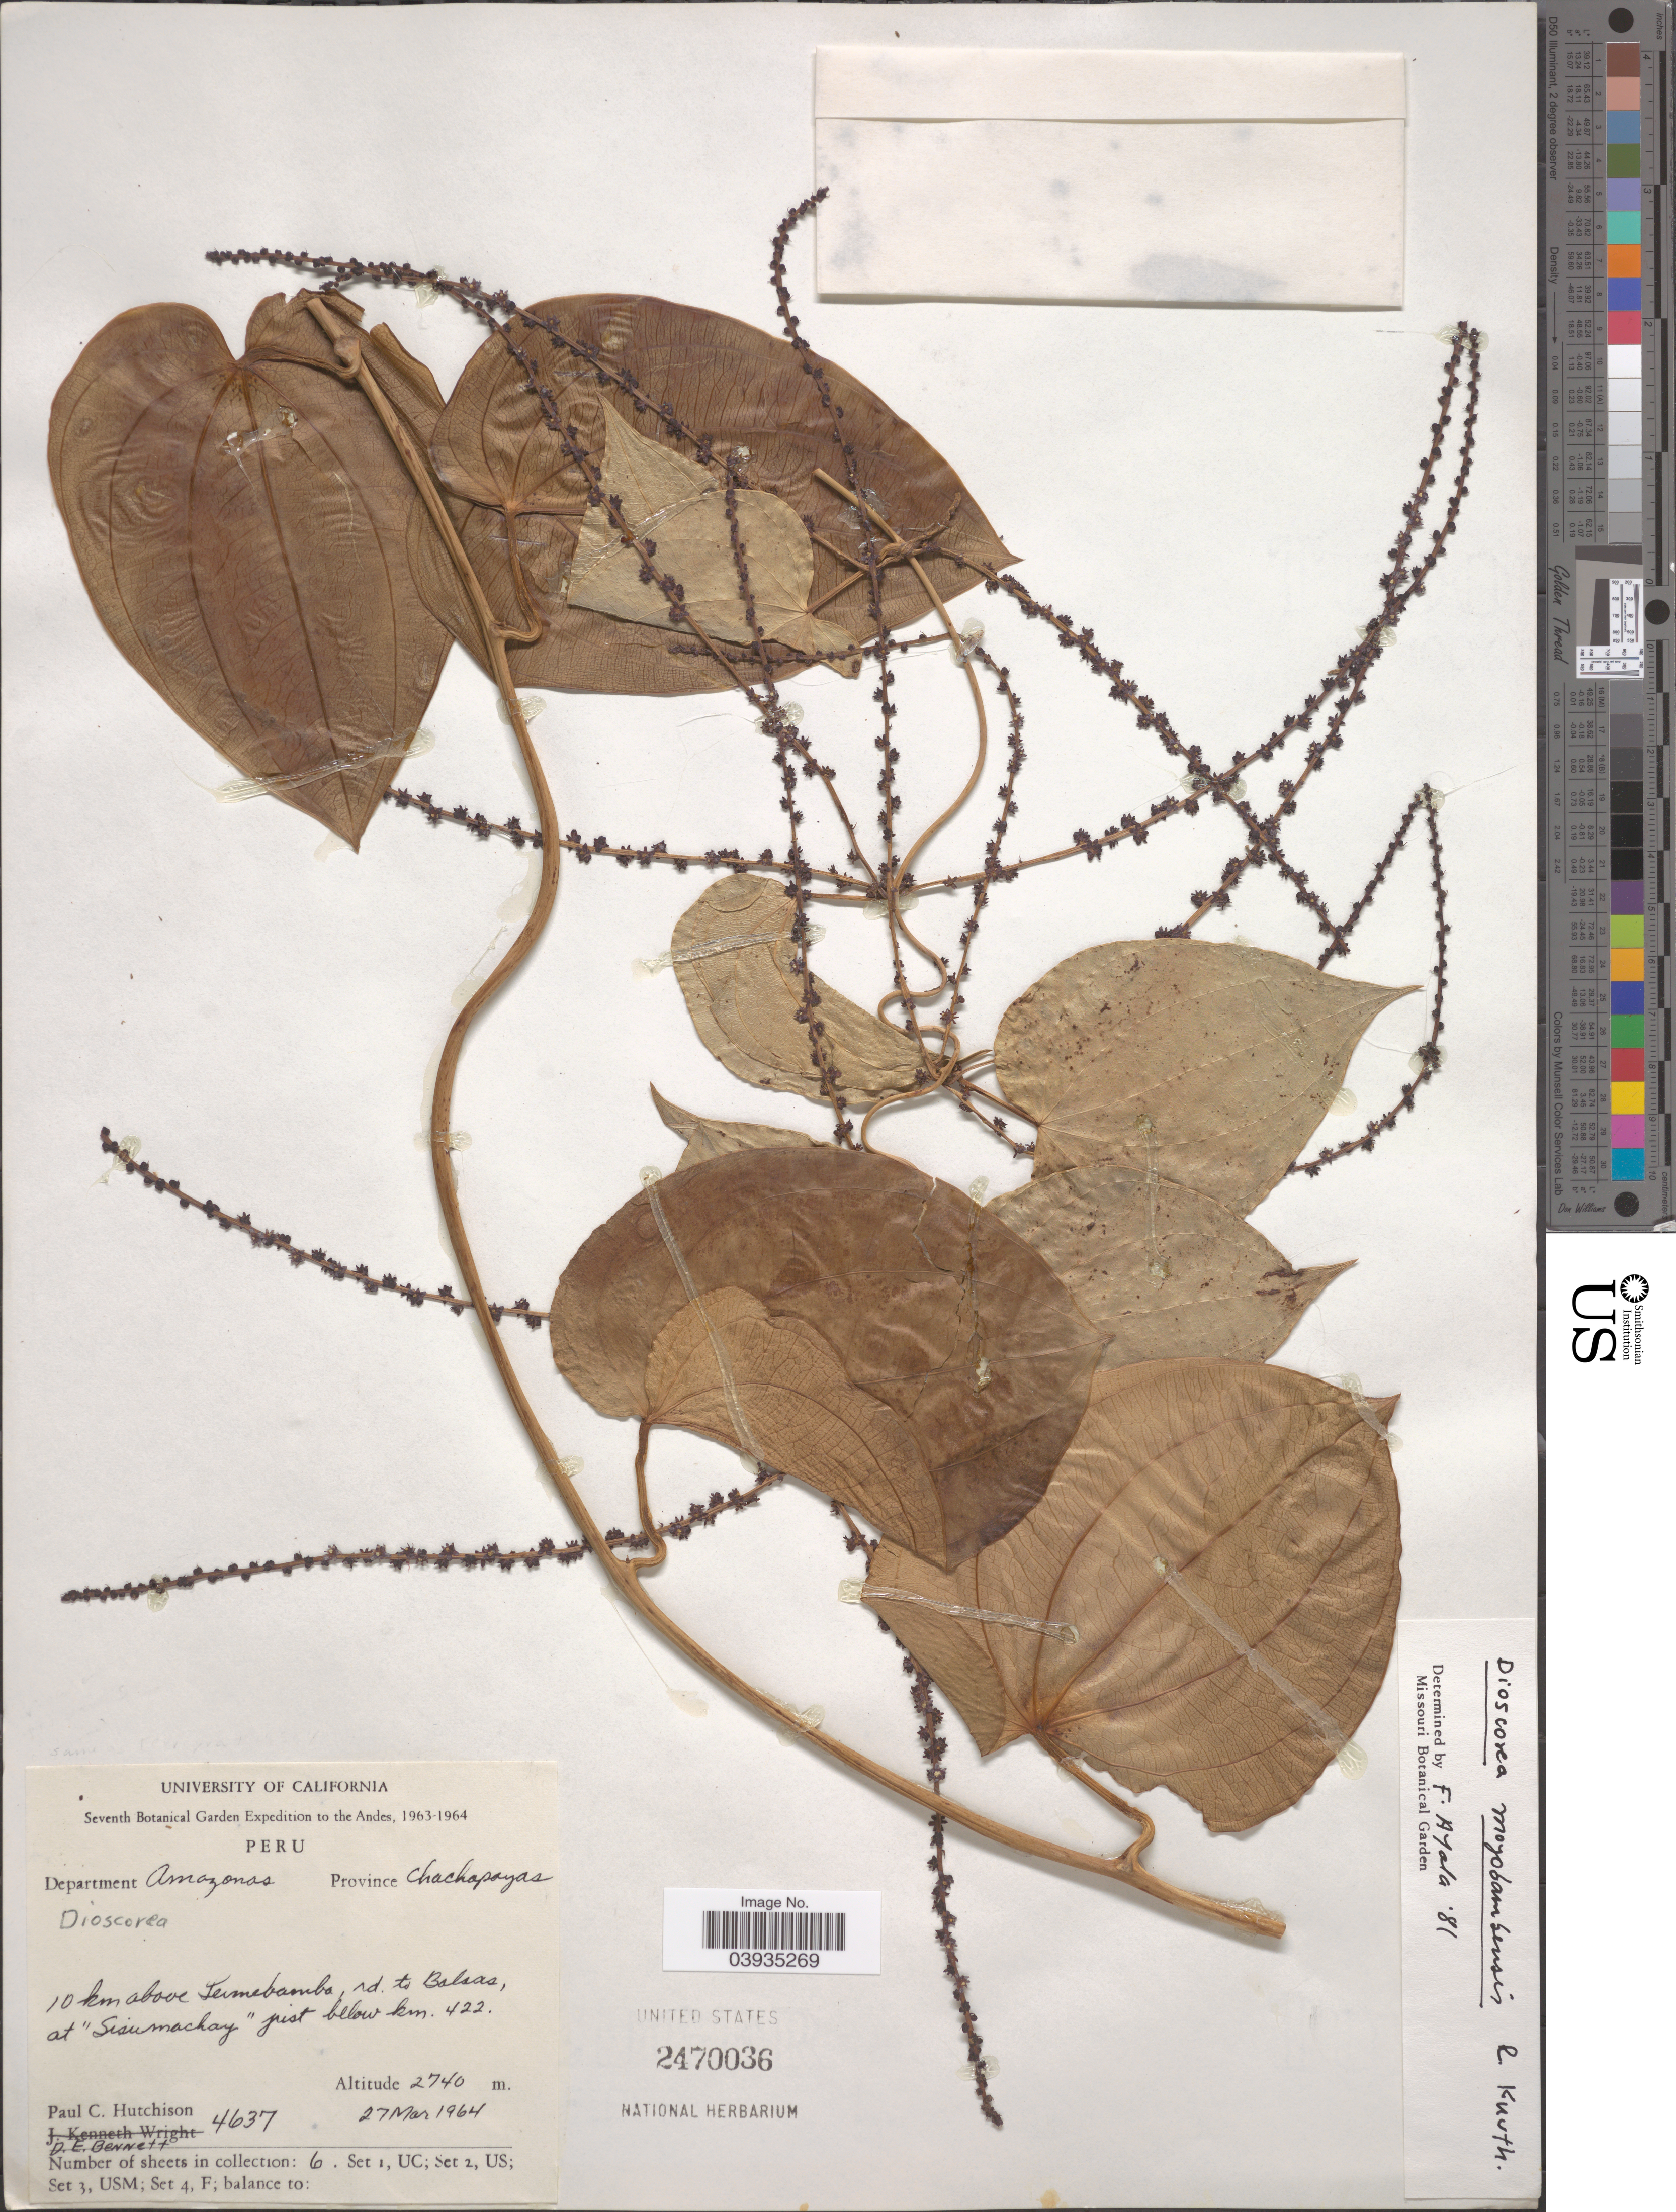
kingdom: Plantae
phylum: Tracheophyta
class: Liliopsida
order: Dioscoreales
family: Dioscoreaceae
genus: Dioscorea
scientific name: Dioscorea moyobambensis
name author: R. Knuth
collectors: P. C. Hutchison & D. E. Bennett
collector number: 4637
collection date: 1964-03-27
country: Peru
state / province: Amazonas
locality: Department Amazonas. Province Chachapoyas. 10 km above Termebamba, rd. to Balsas, at "Sisumachay" just below km. 422.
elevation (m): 2740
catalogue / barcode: US 2470036